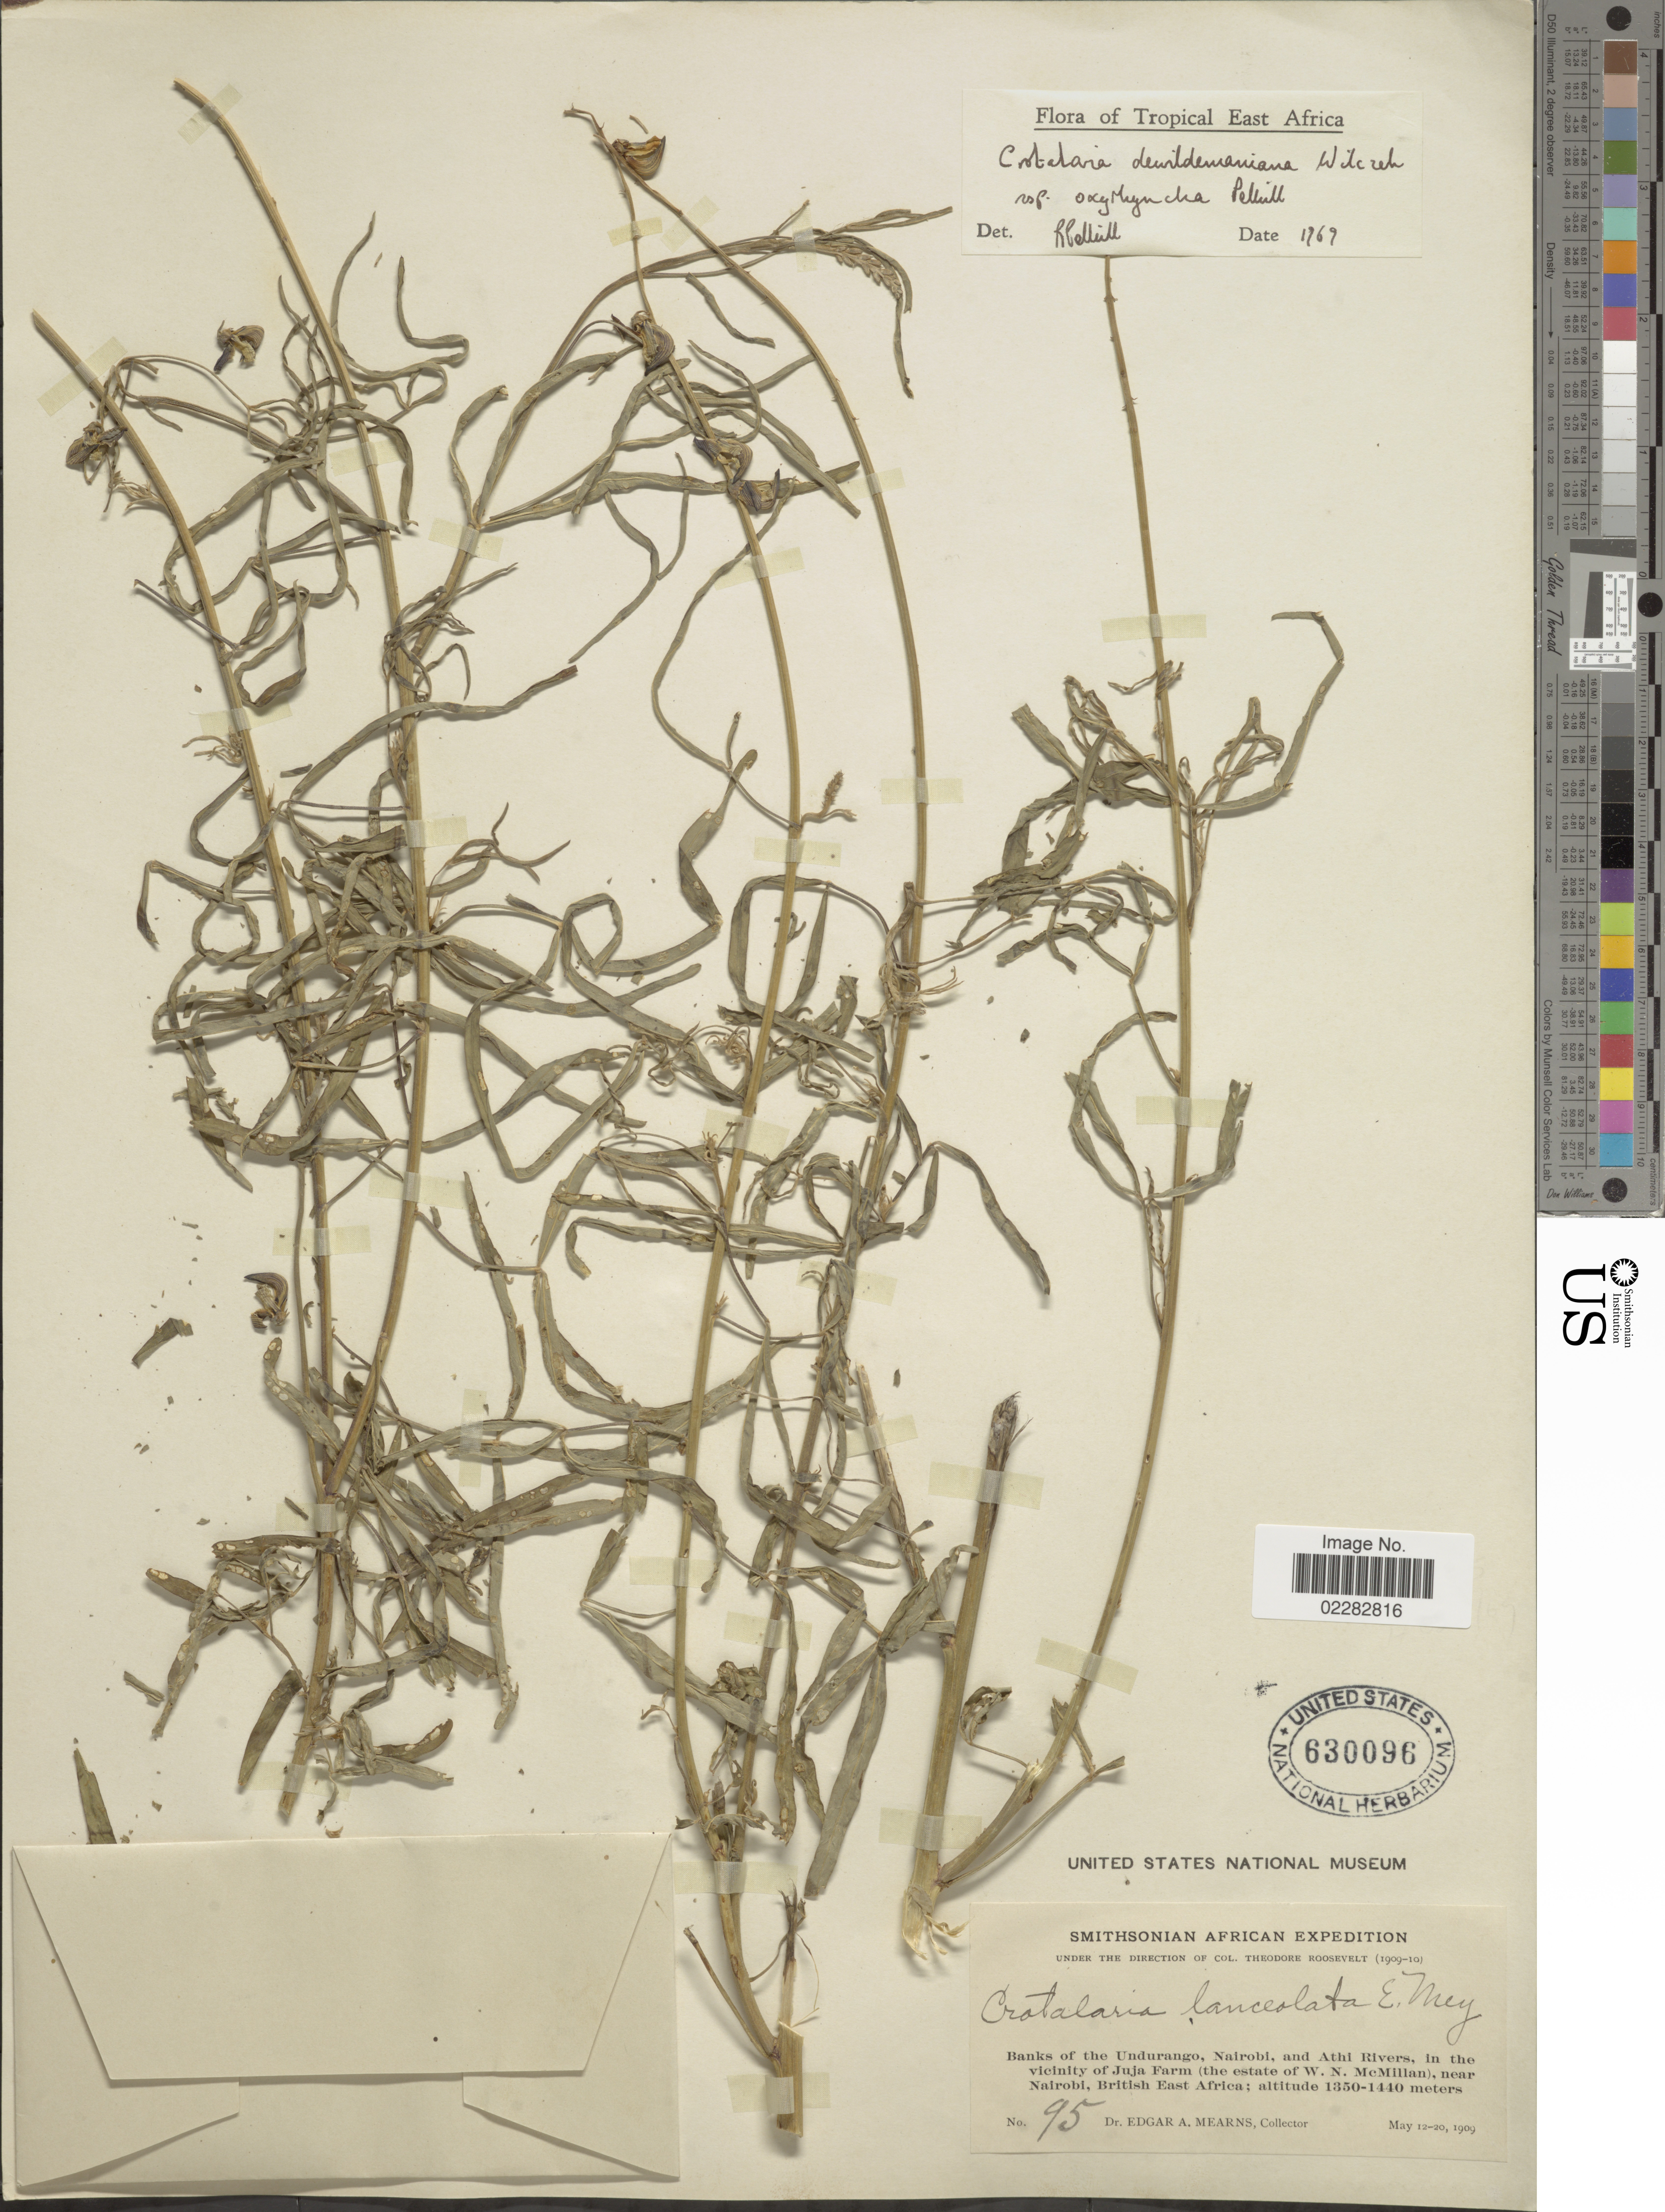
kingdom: Plantae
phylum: Tracheophyta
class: Magnoliopsida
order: Fabales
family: Fabaceae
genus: Crotalaria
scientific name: Crotalaria dewildemaniana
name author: R. Wilczek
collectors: E. A. Mearns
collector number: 95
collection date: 1909-05-12/1909-05-20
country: Kenya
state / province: Nairobi Area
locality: Banks of the Undurango, Nairobi, and Athi Rivers, in the vicinity of Juja Far (the estate of W.N. McmMillan), near Nairobi, British East Africa.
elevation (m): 1350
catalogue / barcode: US 630096